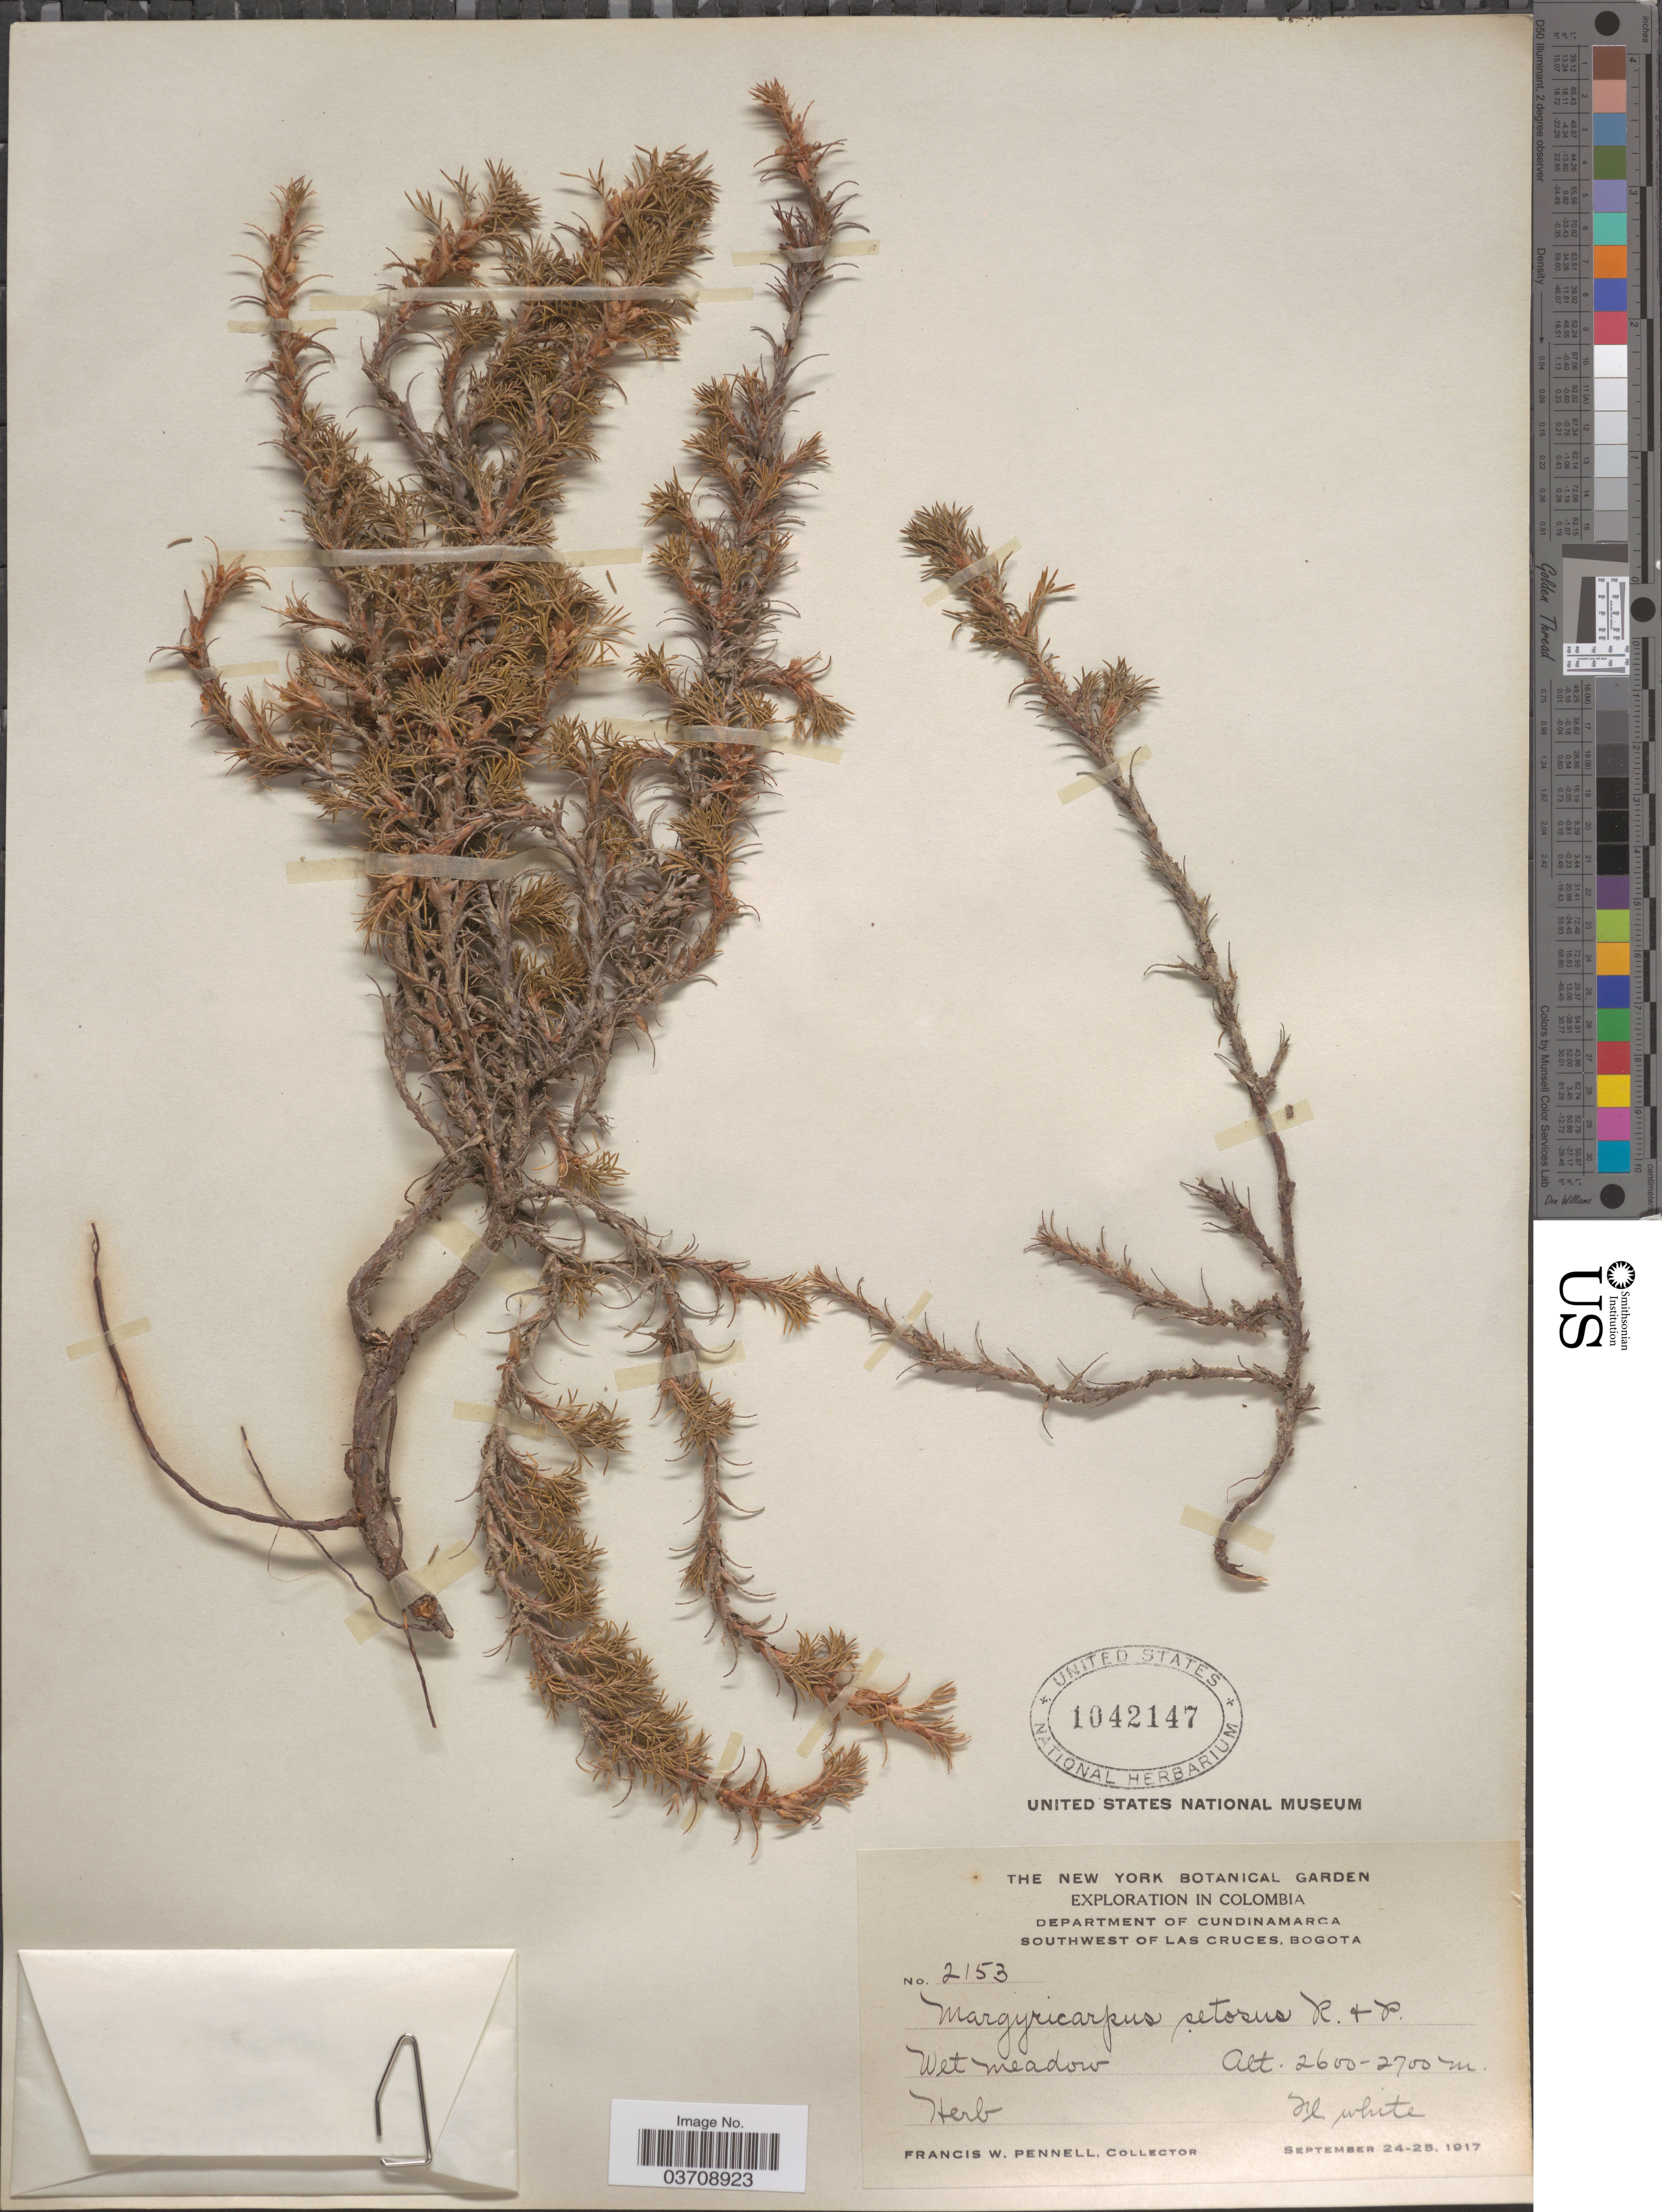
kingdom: Plantae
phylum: Tracheophyta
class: Magnoliopsida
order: Rosales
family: Rosaceae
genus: Margyricarpus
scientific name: Margyricarpus pinnatus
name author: (Lam.) Kuntze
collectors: F. W. Pennell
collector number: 2153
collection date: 1917-09-24/1917-09-25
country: Colombia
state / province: Cundinamarca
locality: Department of Cundinamarca. Southwest of Las Cruces, Bogota.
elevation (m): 2600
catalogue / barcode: US 1042147